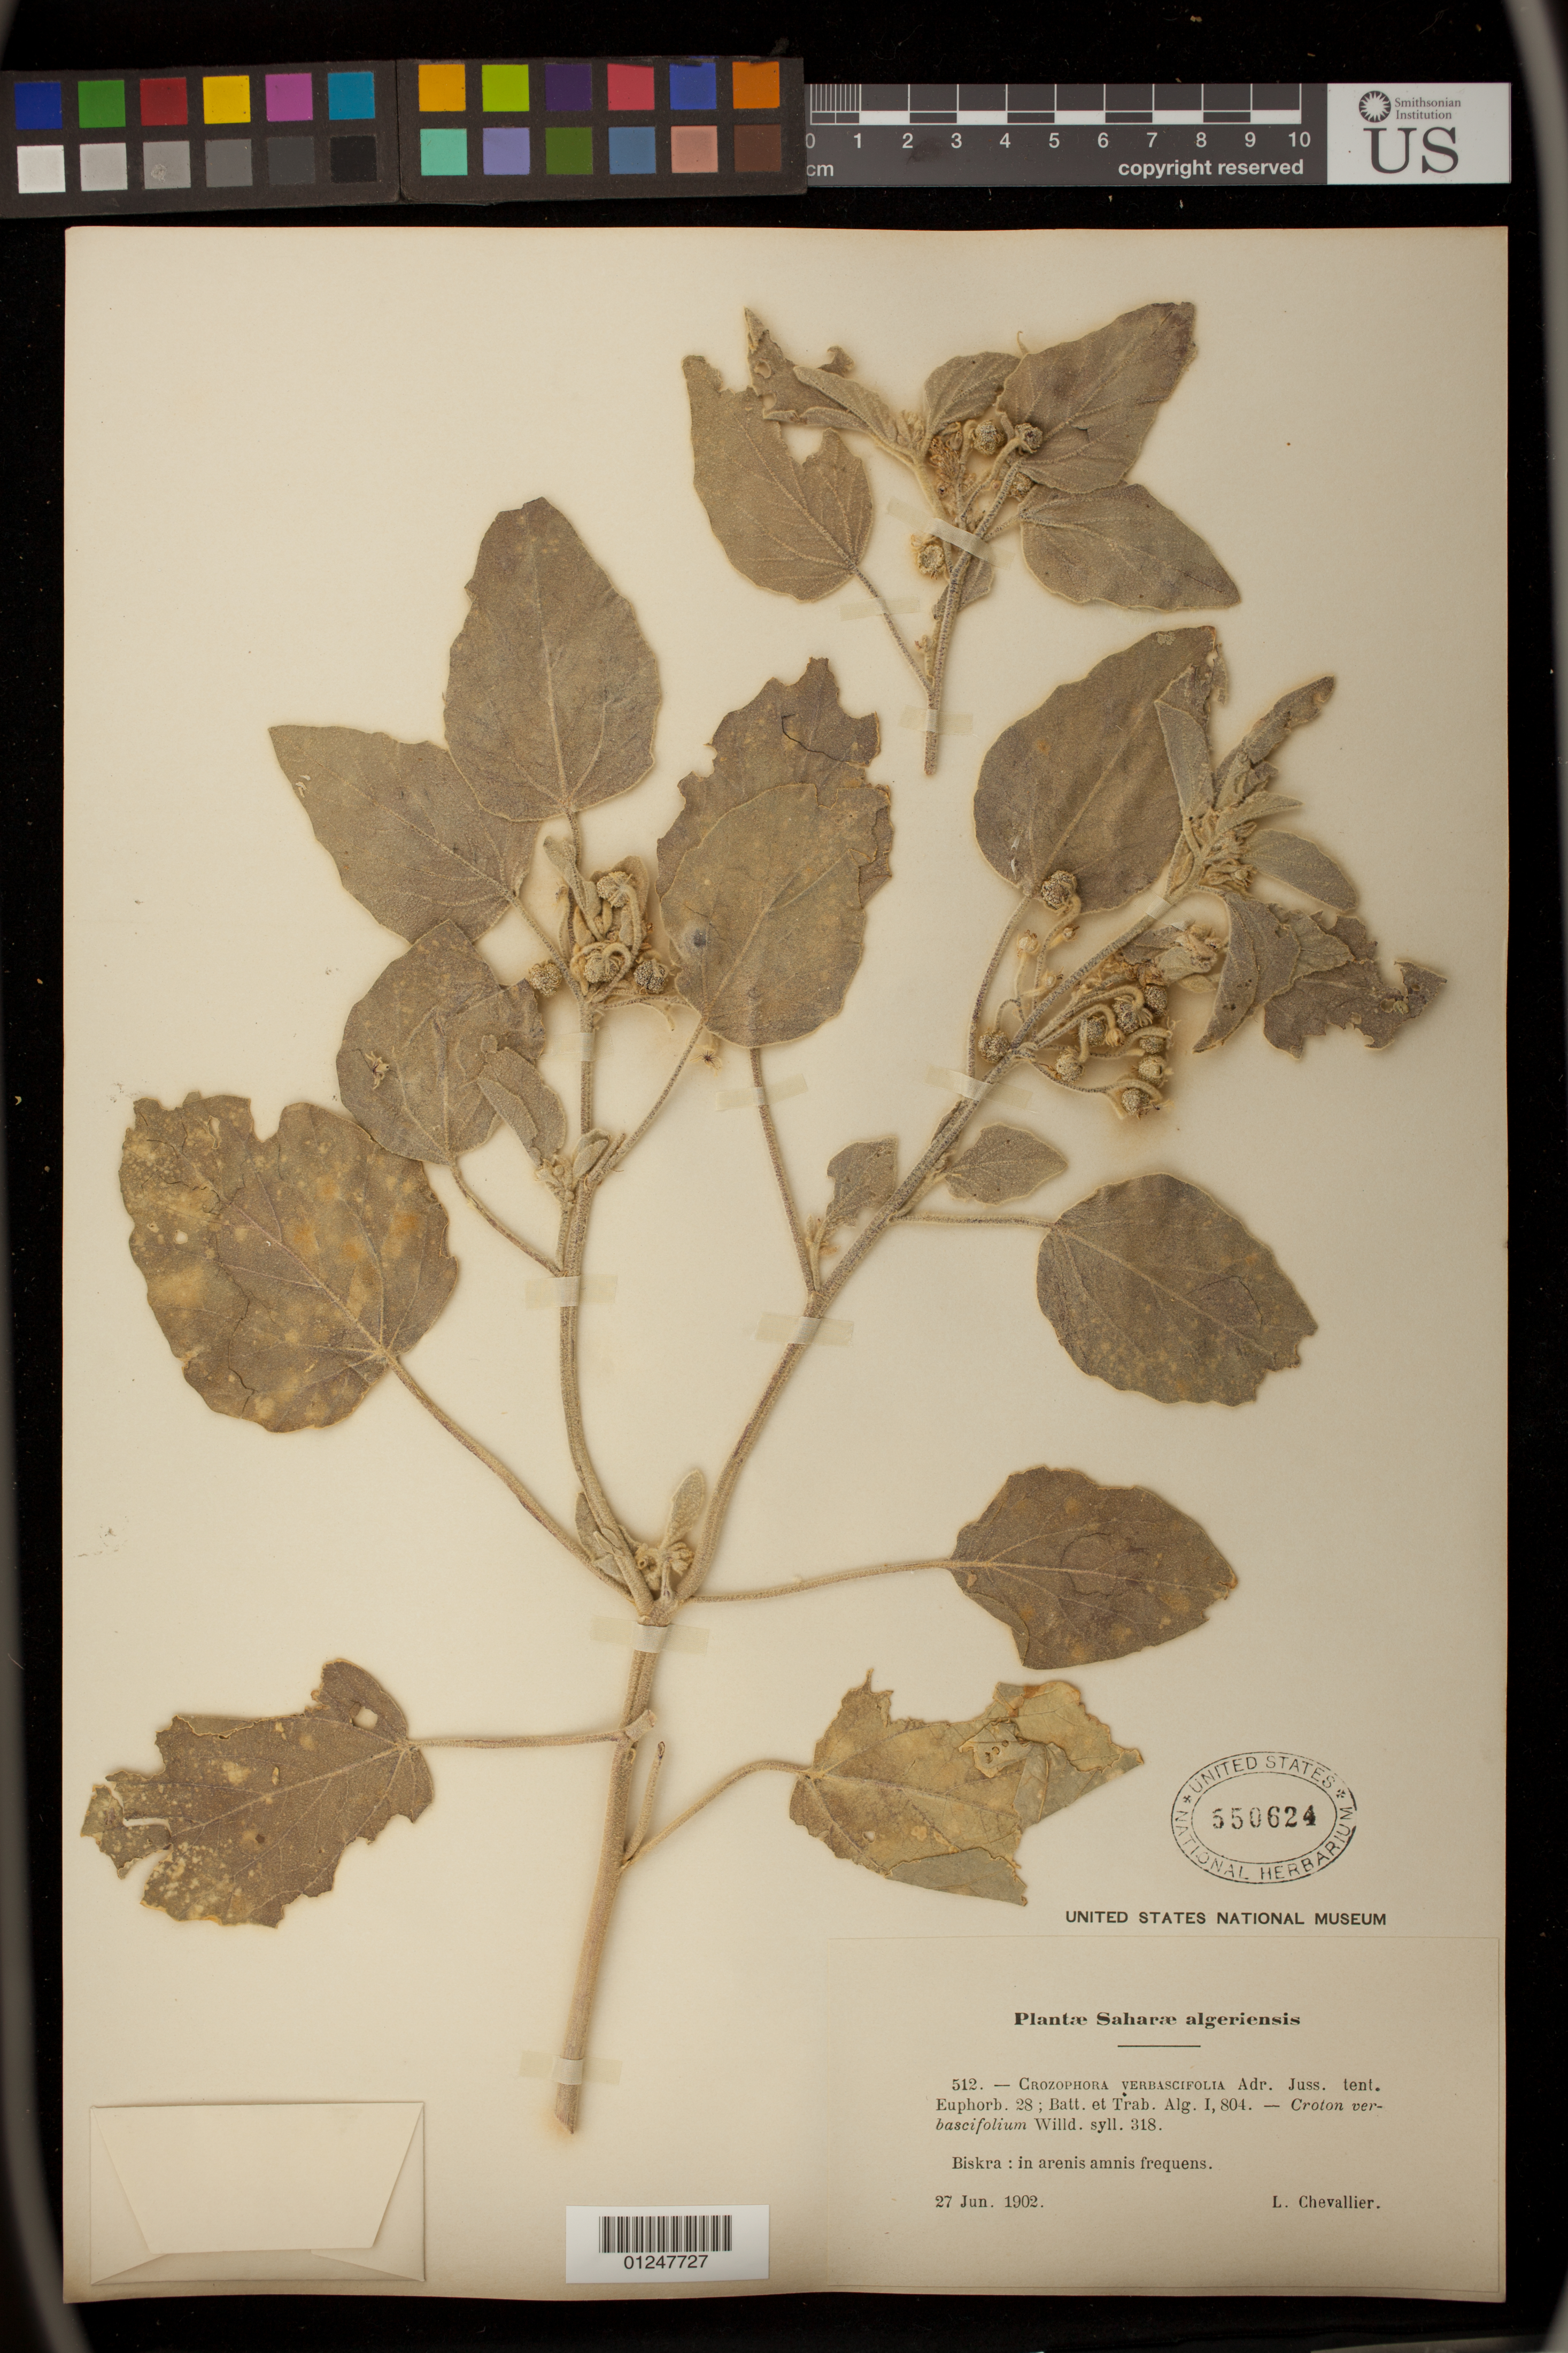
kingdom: Plantae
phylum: Tracheophyta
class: Magnoliopsida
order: Malpighiales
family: Euphorbiaceae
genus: Chrozophora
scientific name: Chrozophora verbascifolia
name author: (Willd.) A. Juss. ex Spreng.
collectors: L. Chevallier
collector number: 512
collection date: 1902-06-27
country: Algeria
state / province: Biskra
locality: in arenis amnis frequens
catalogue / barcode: US 550624